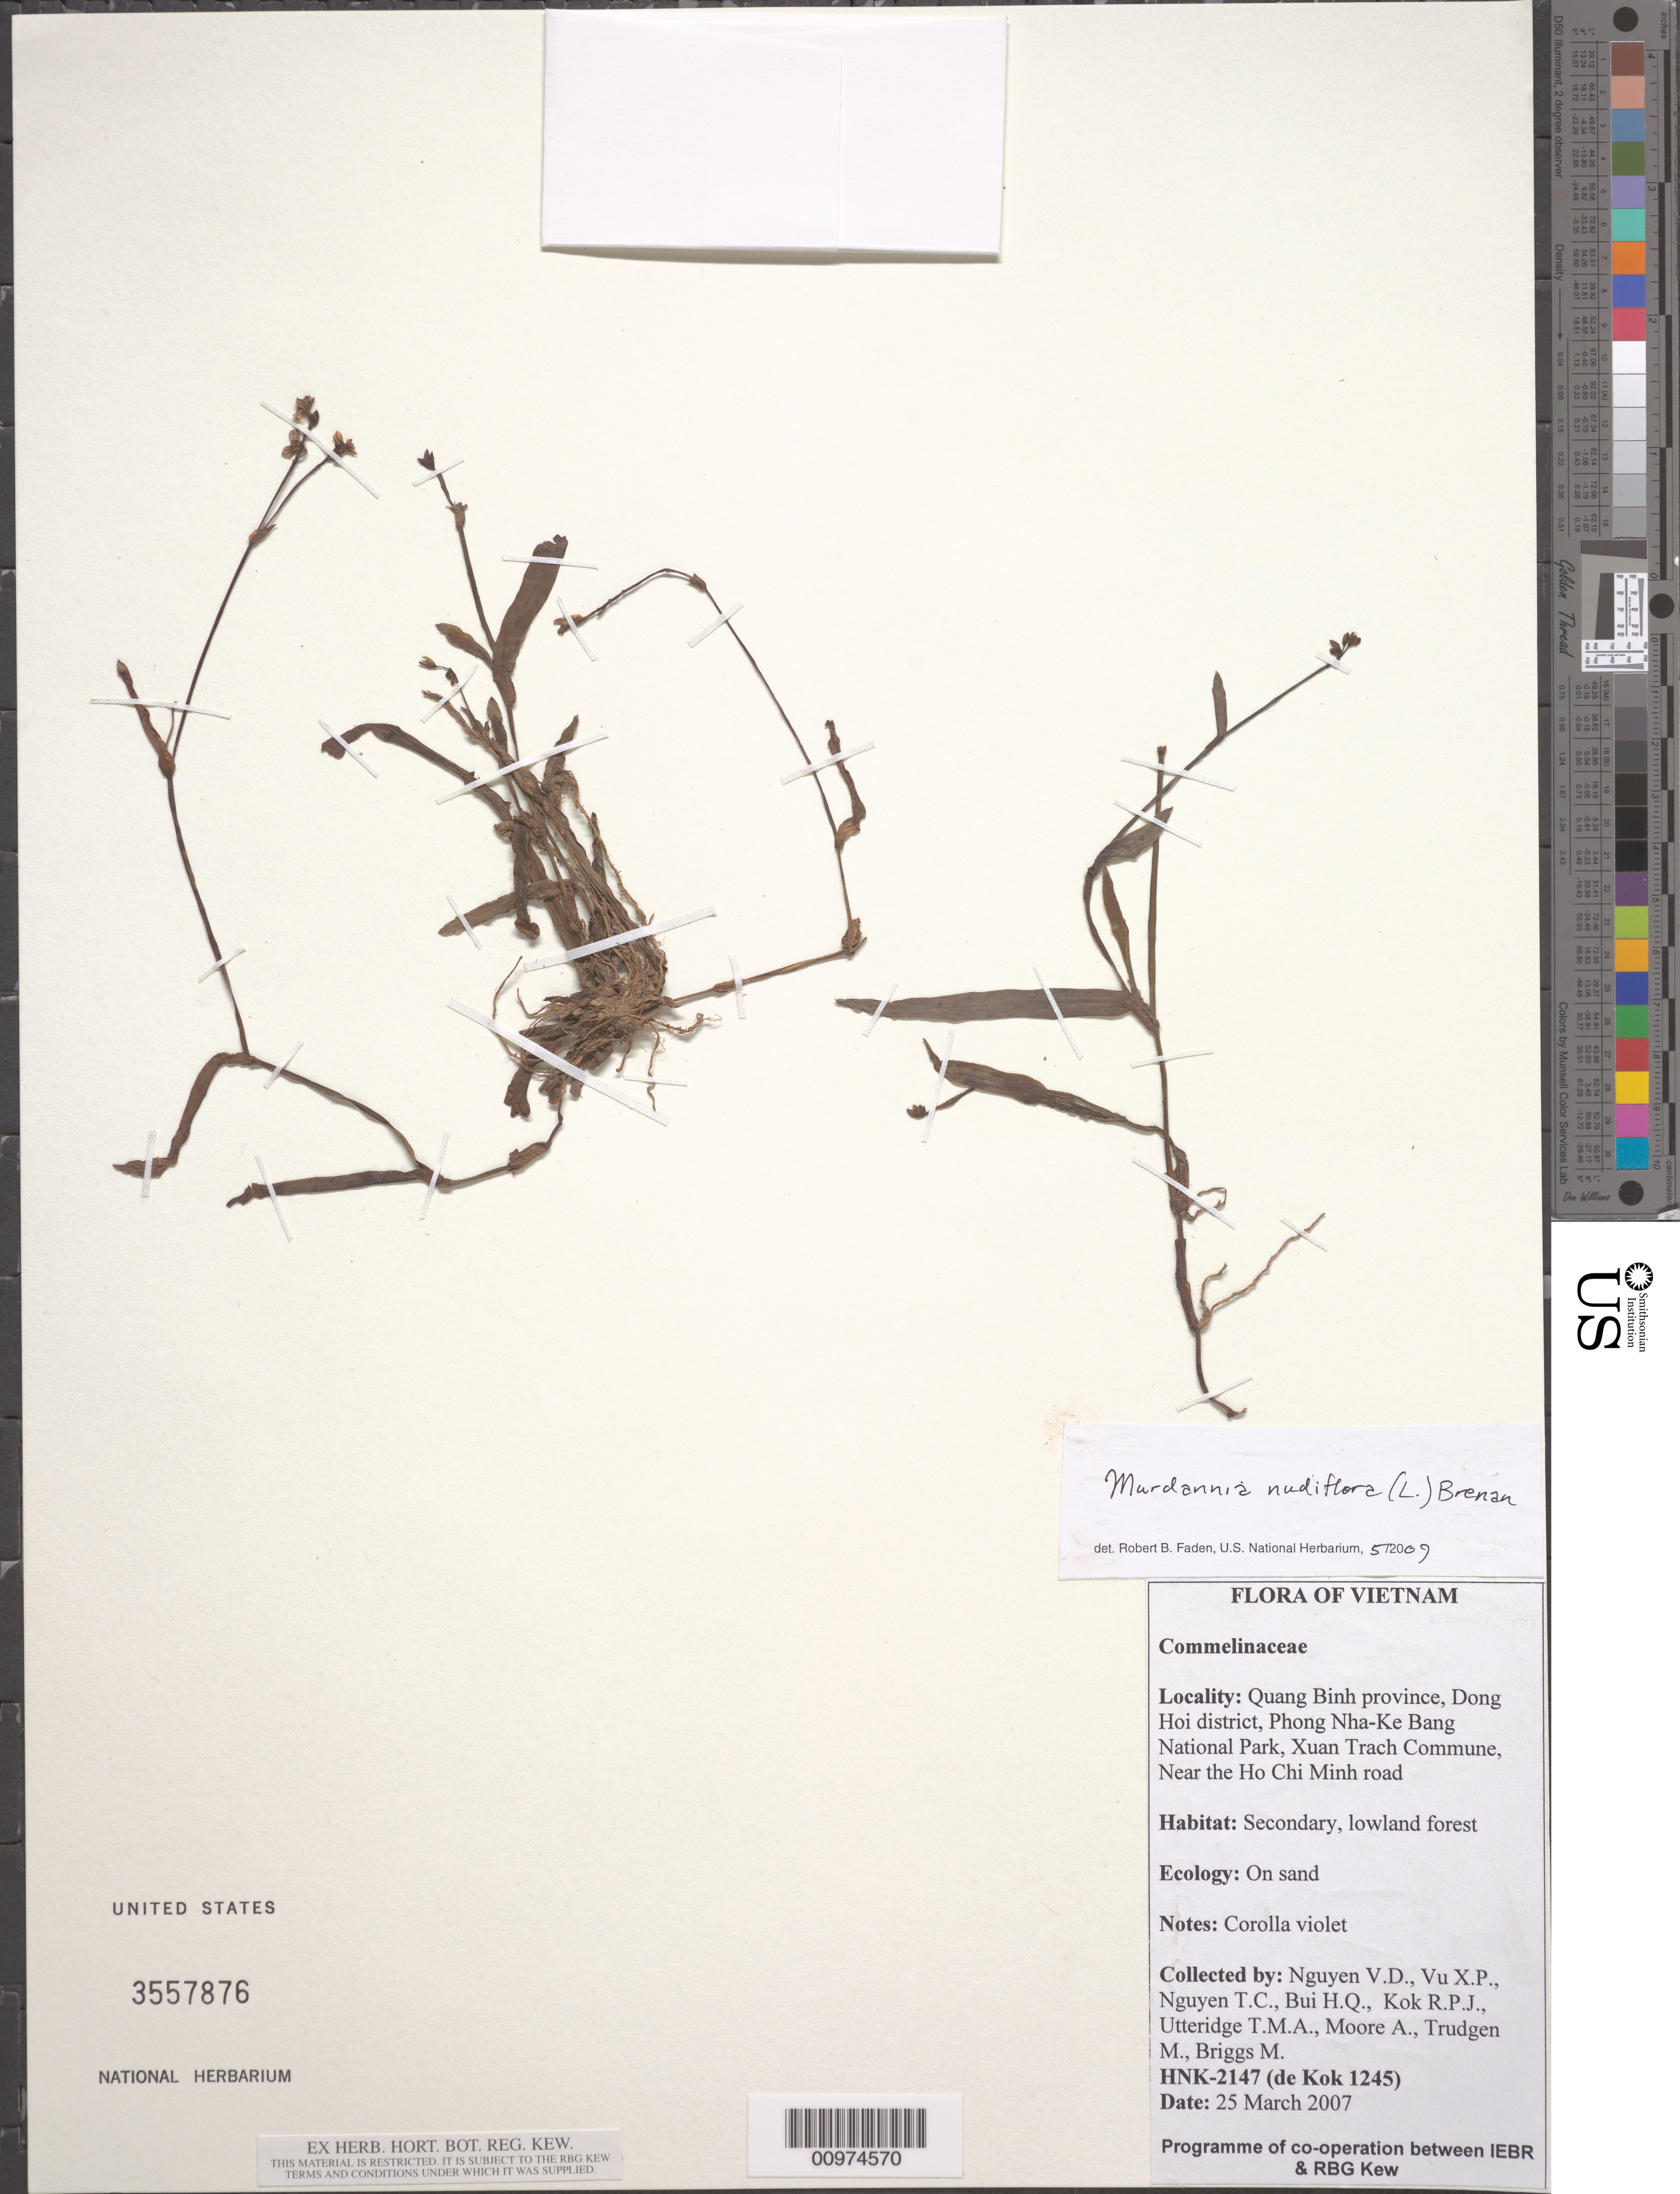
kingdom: Plantae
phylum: Tracheophyta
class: Liliopsida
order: Commelinales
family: Commelinaceae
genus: Murdannia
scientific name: Murdannia nudiflora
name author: (L.) Brenan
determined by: Faden, Robert B., (US), Smithsonian Institution - National Museum of Natural History (UNITED STATES)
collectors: V. D. Nguyen, X. Vu, T. C. Nguyen, H. Bui, R. de Kok, T. M. A. Utteridge, A. Moore, M. Trudgen & M. Briggs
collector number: HNK-2147 (de Kok 1245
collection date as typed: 25 Mar 2007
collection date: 2007-03-25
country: Vietnam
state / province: Quang Binh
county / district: Dong Hoi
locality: Phong Nha-Ke Bang National Park, Xuan Trach Commune, Near the Ho Chi Minh road.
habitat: Secondary, lowland forest. On sand.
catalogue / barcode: US 3557876